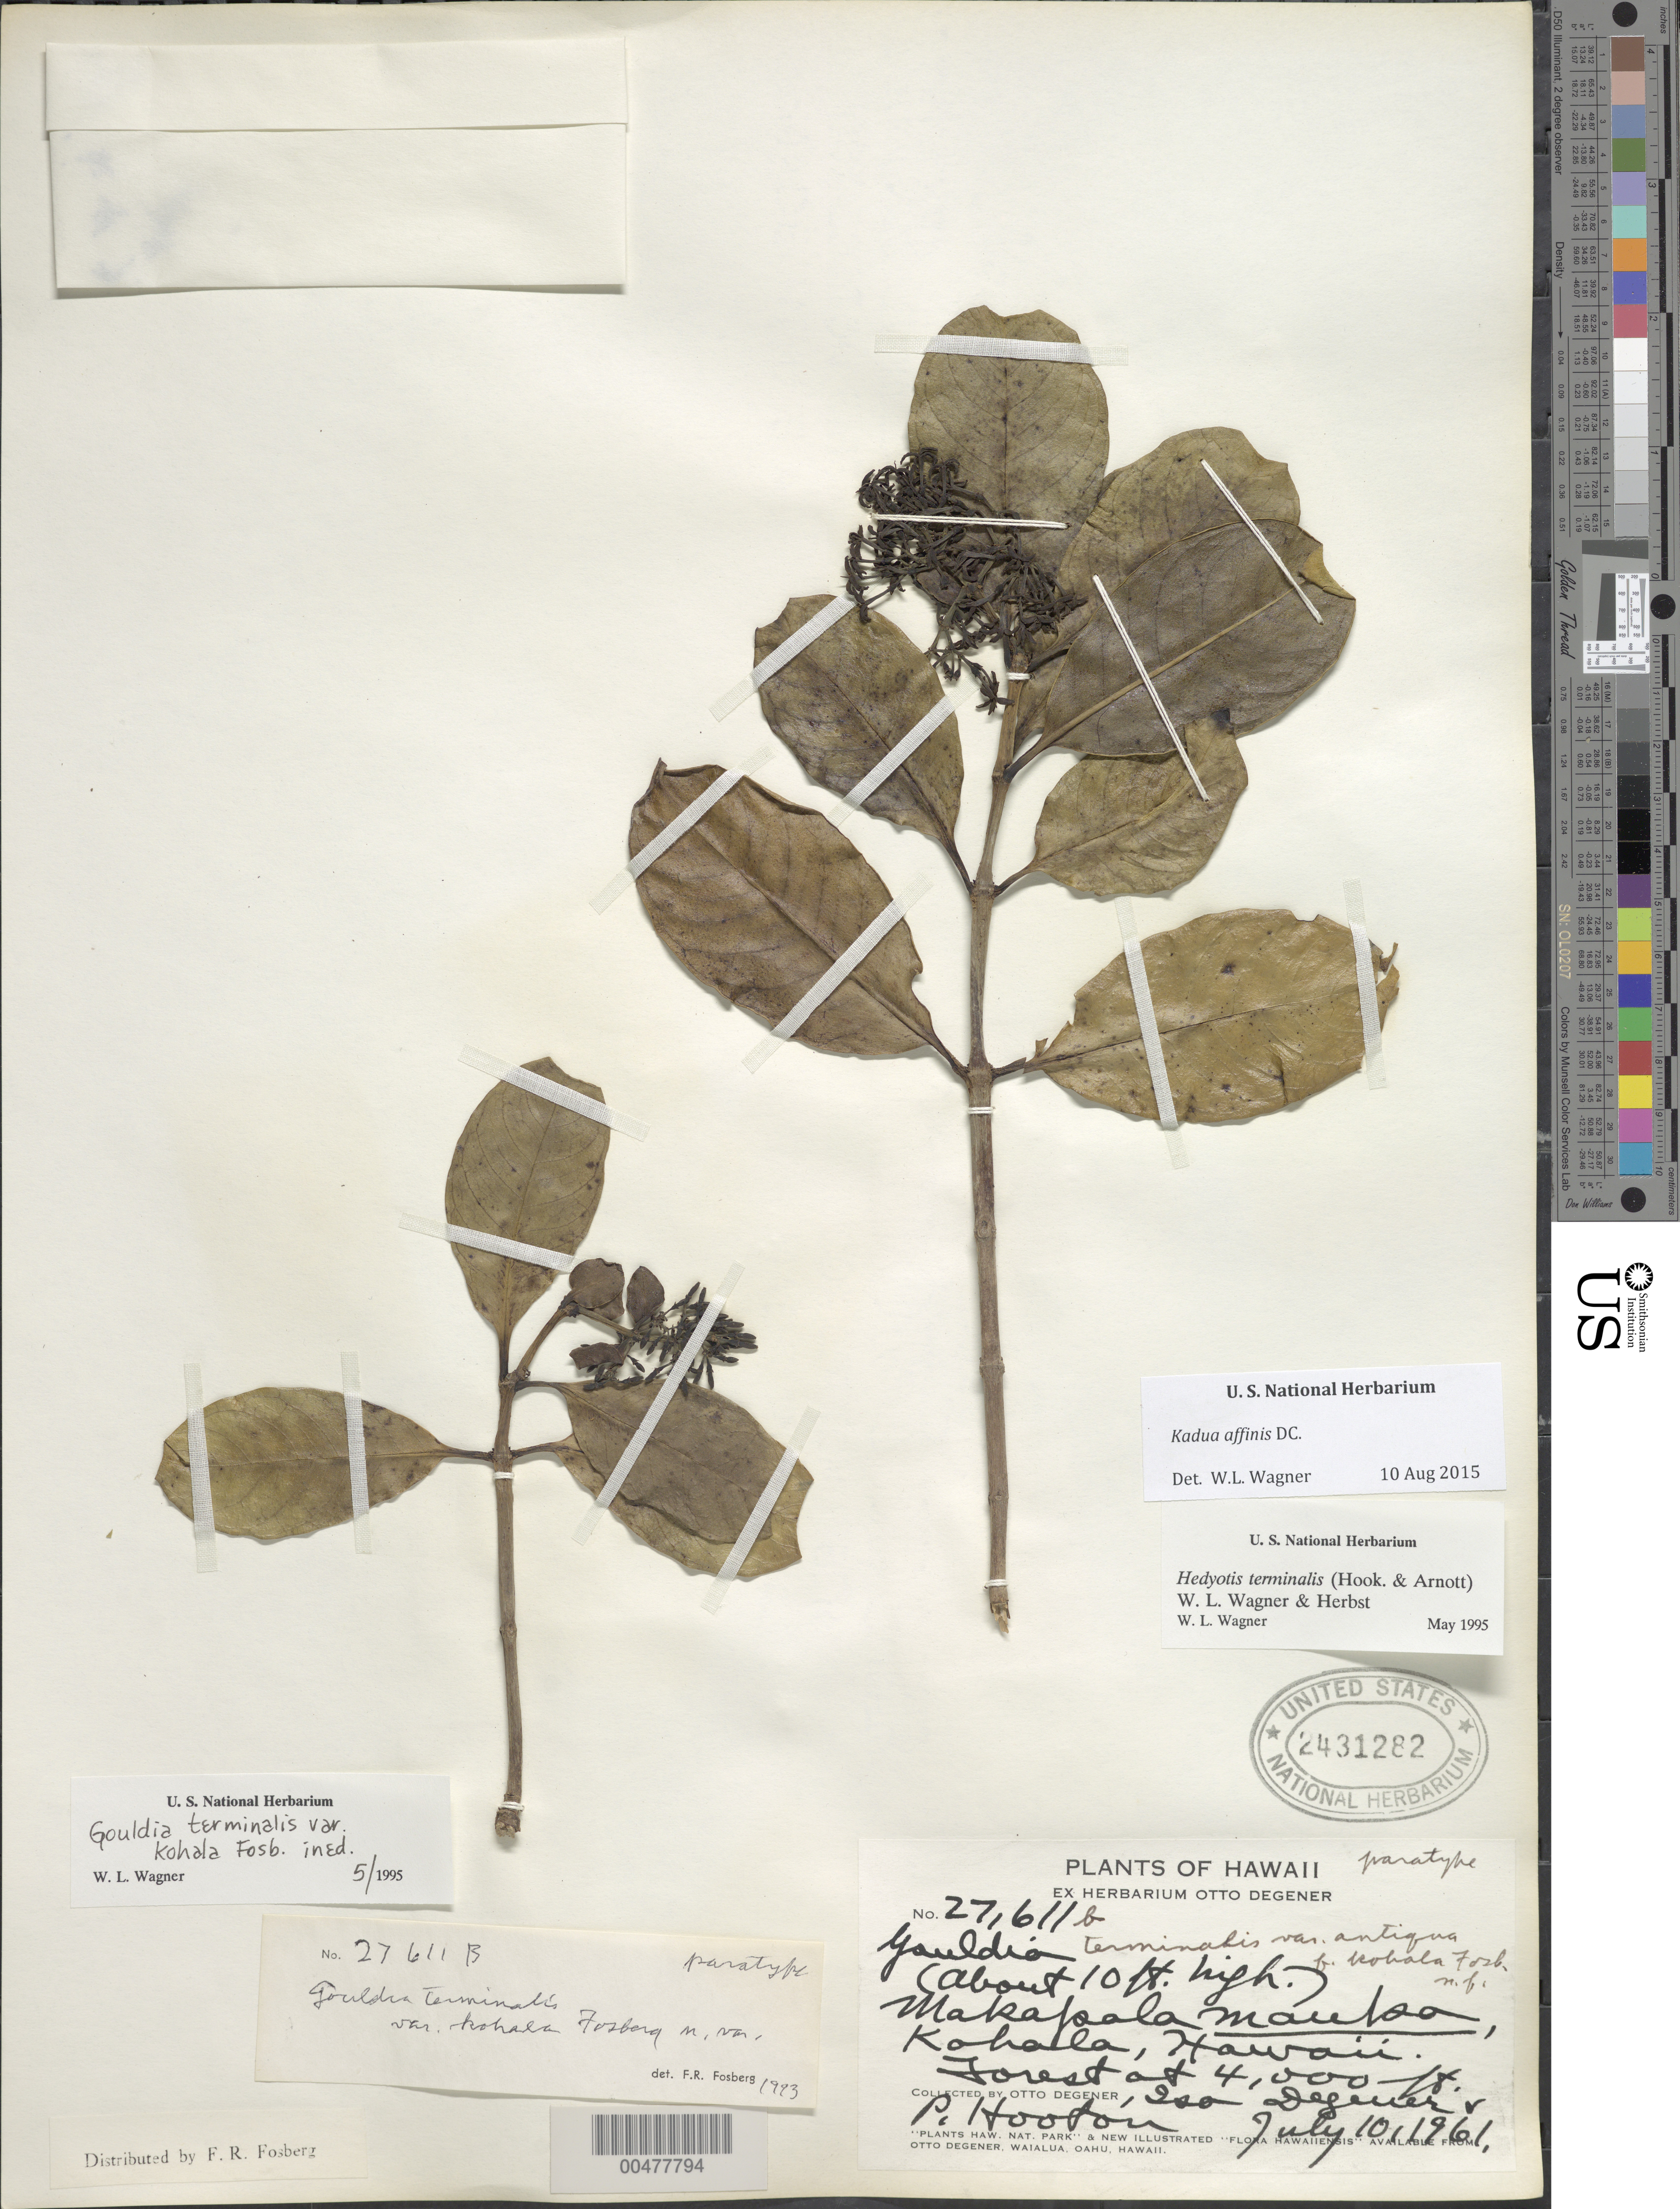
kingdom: Plantae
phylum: Tracheophyta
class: Magnoliopsida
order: Gentianales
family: Rubiaceae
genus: Kadua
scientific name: Kadua affinis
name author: DC.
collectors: O. Degener, I. Degener & P. Hooton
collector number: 27611b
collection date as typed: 10 Jul 1961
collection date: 1961-07-10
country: United States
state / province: Hawaii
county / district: Hawaii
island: Hawaii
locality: Makapala mauko, Kohala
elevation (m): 1219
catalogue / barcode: US 2431282